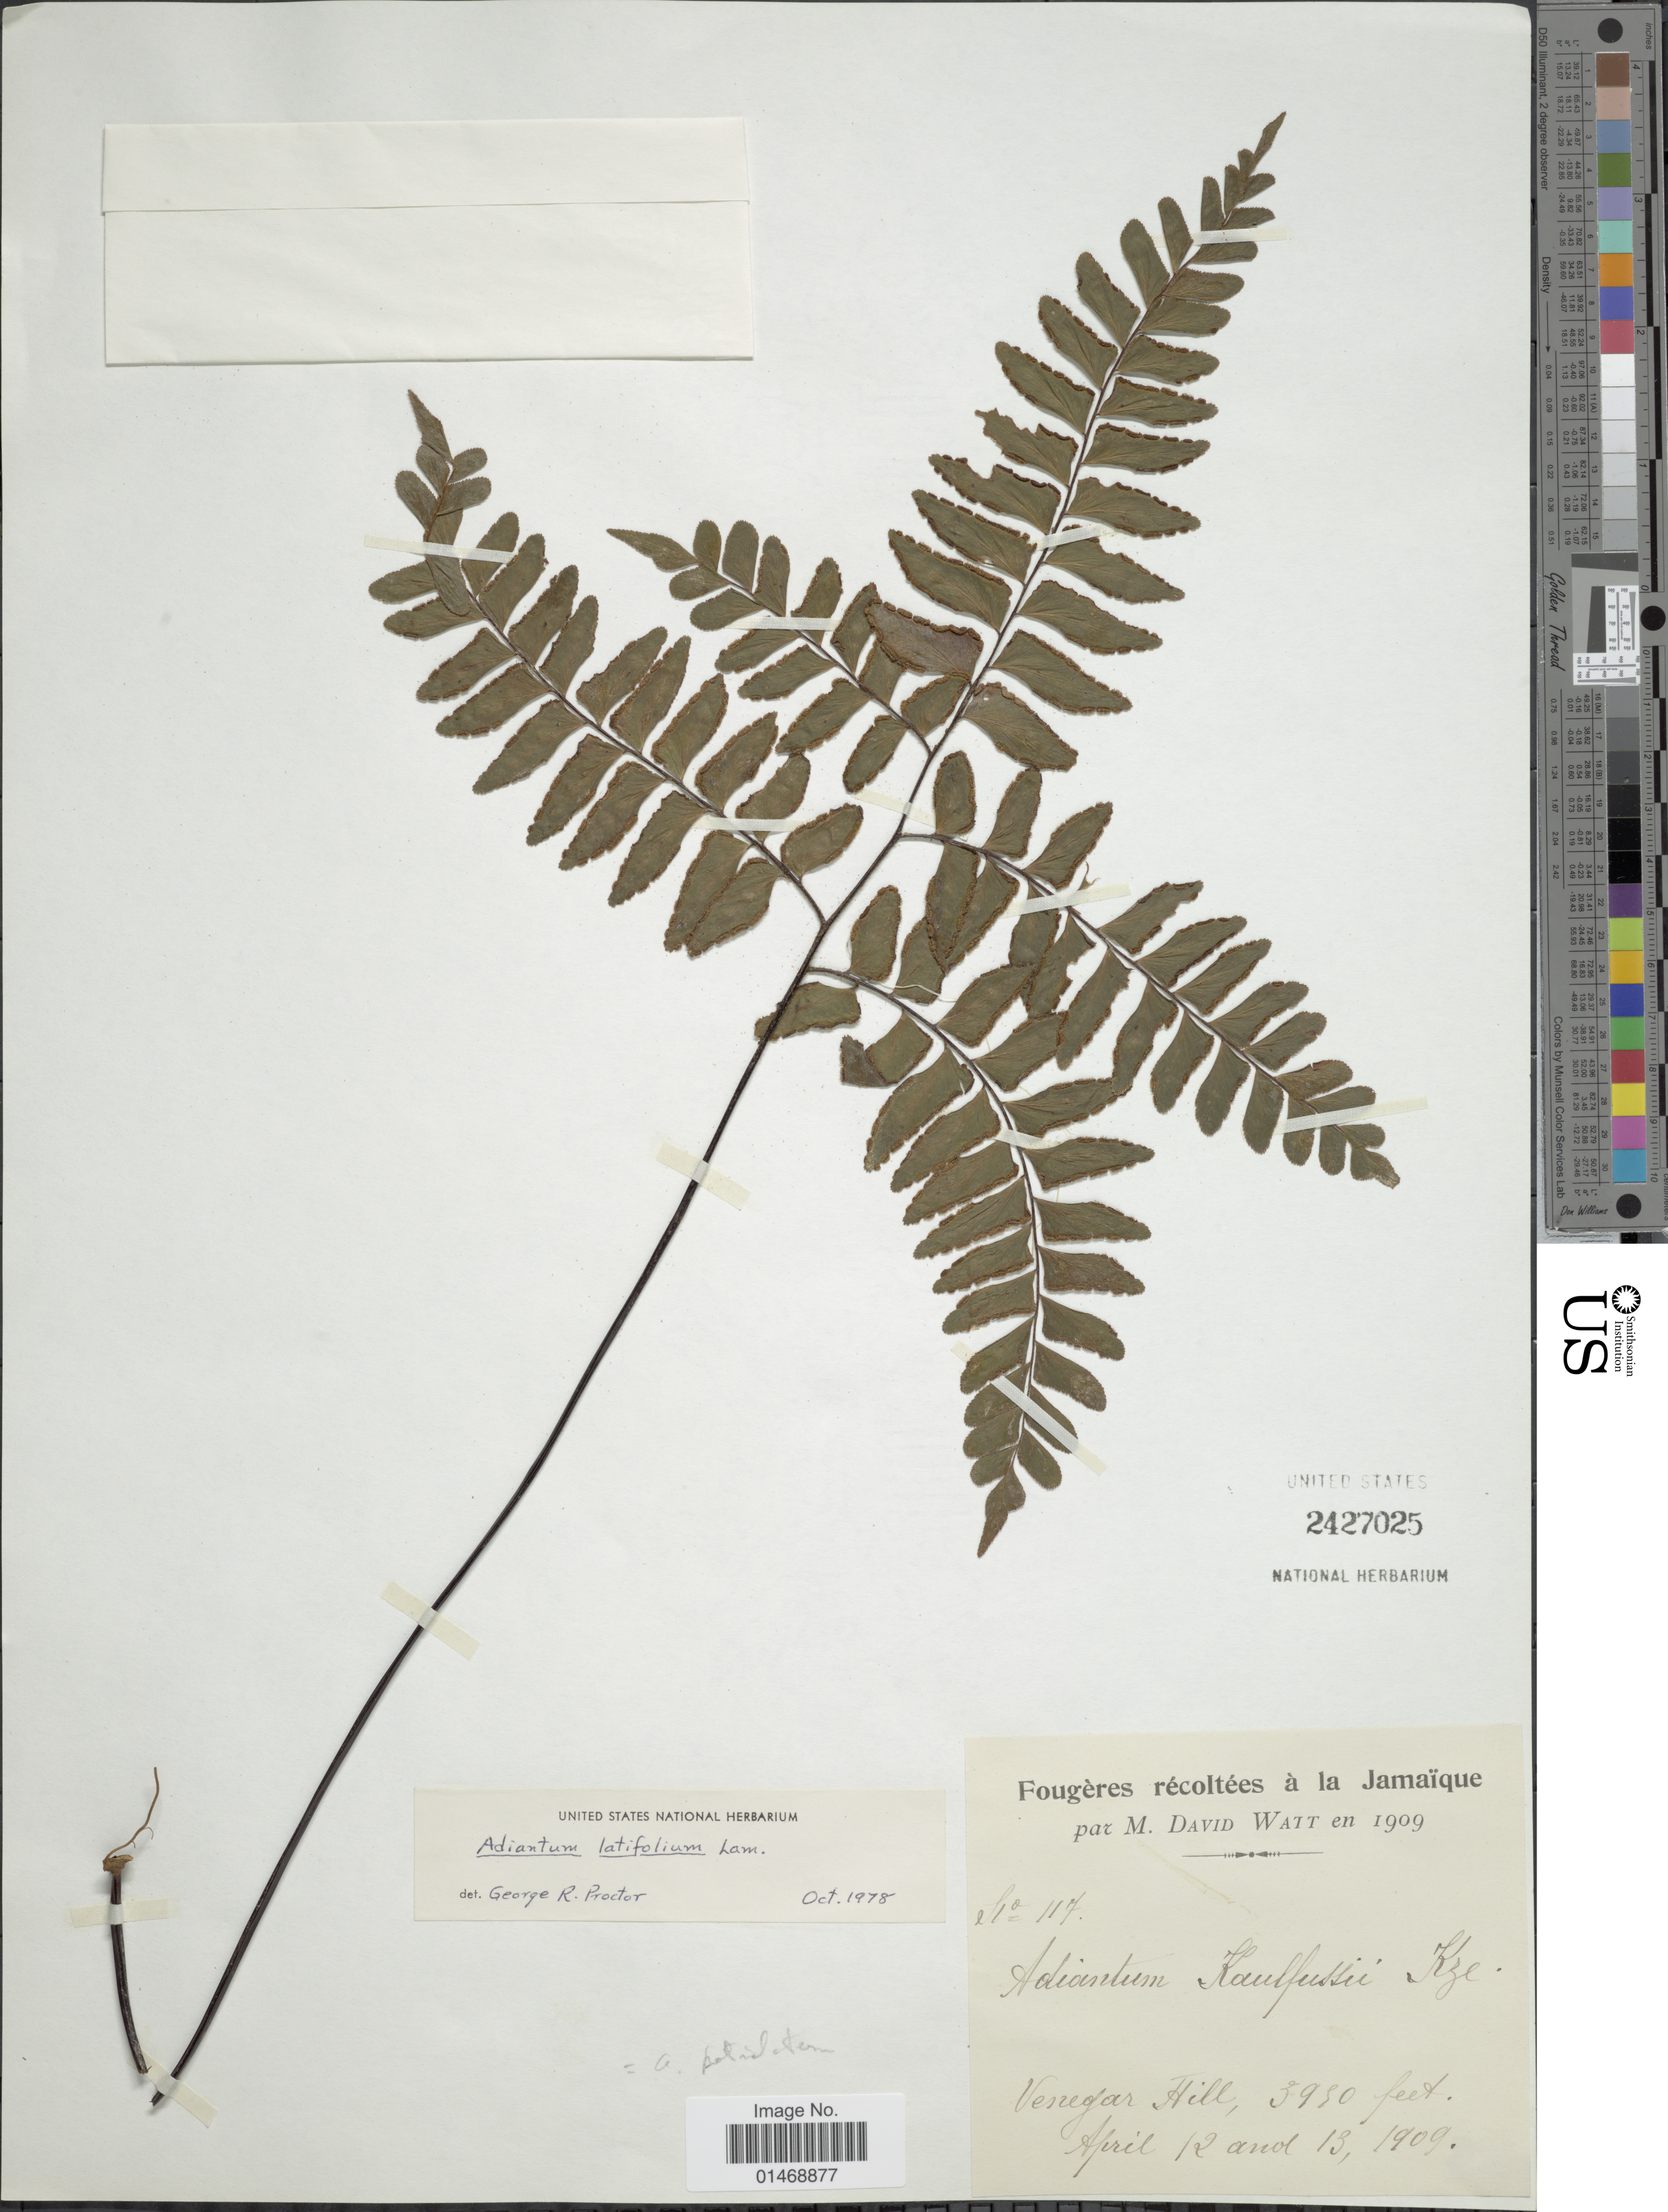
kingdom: Plantae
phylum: Tracheophyta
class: Polypodiopsida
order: Polypodiales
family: Pteridaceae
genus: Adiantum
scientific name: Adiantum latifolium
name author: Lam.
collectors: M. Watt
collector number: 117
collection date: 1909-04-12/1909-04-13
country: Jamaica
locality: Venegar Hill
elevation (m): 1204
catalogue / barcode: US 2427025